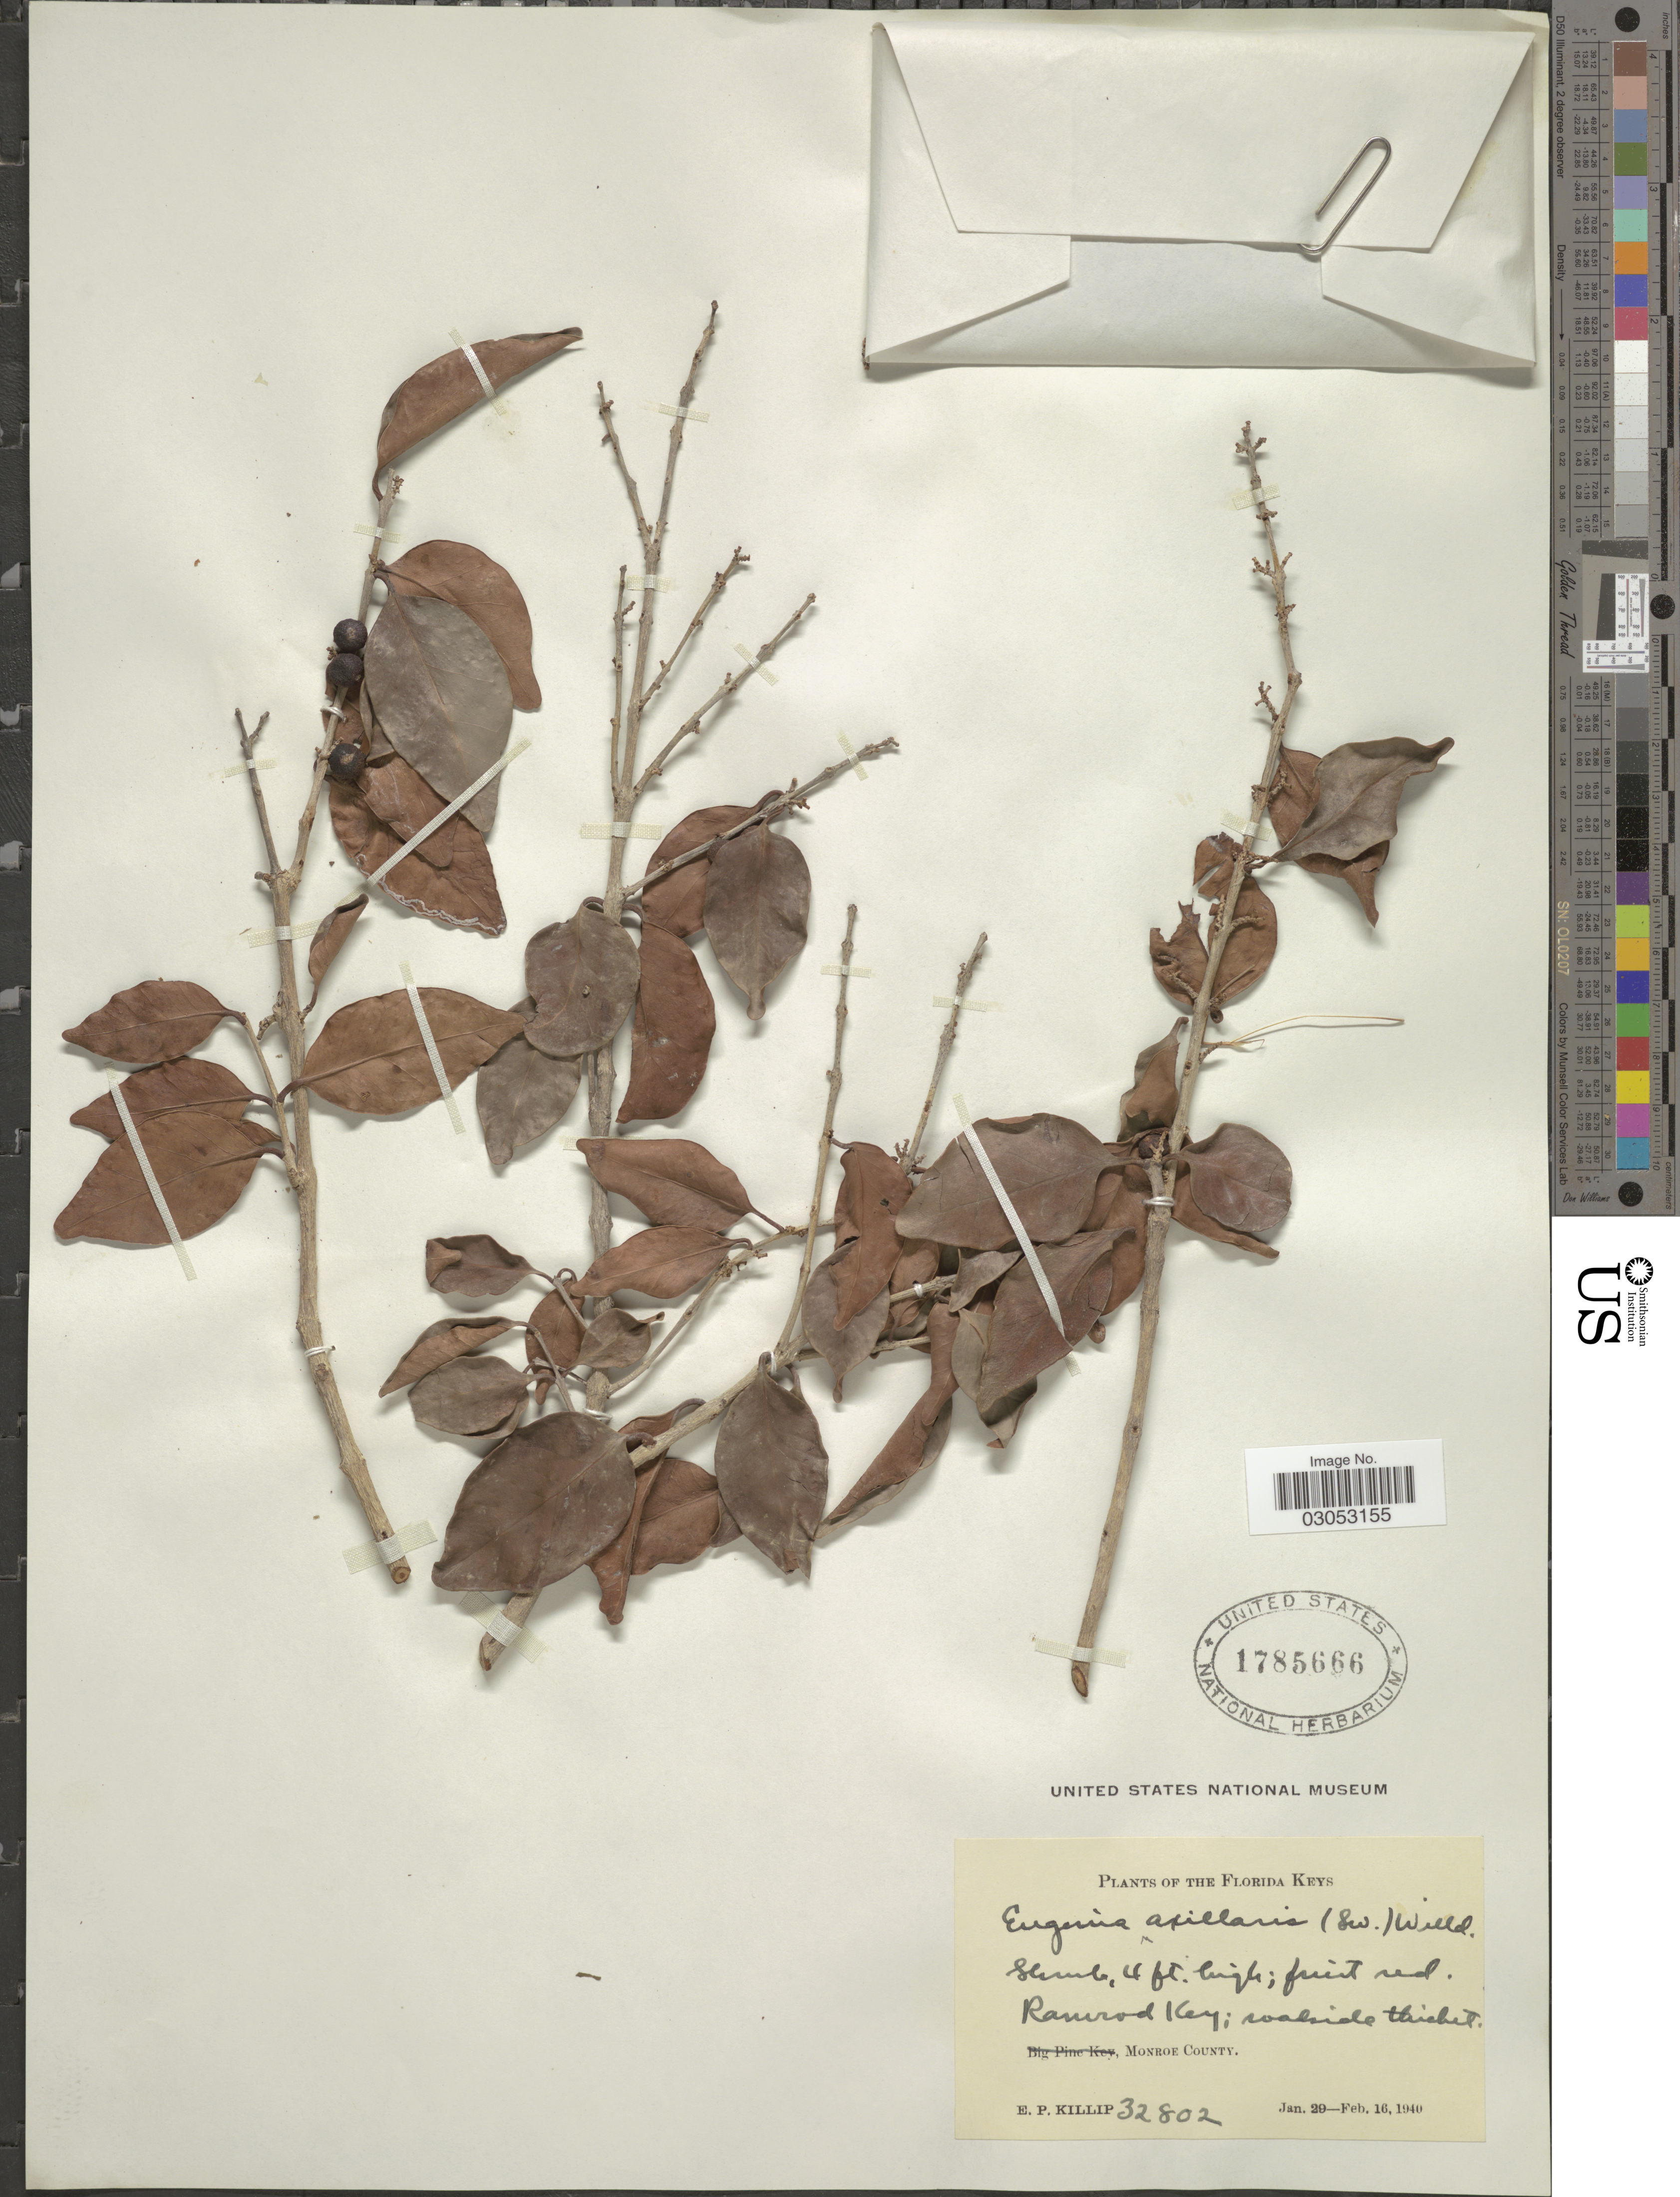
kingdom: Plantae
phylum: Tracheophyta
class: Magnoliopsida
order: Myrtales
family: Myrtaceae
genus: Eugenia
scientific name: Eugenia axillaris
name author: (Sw.) Willd.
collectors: E. P. Killip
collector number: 32802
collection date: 1940-01-29/1940-02-16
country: United States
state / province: Florida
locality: The Florida Keys, Ramrod Key, Monroe County.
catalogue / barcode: US 1785666